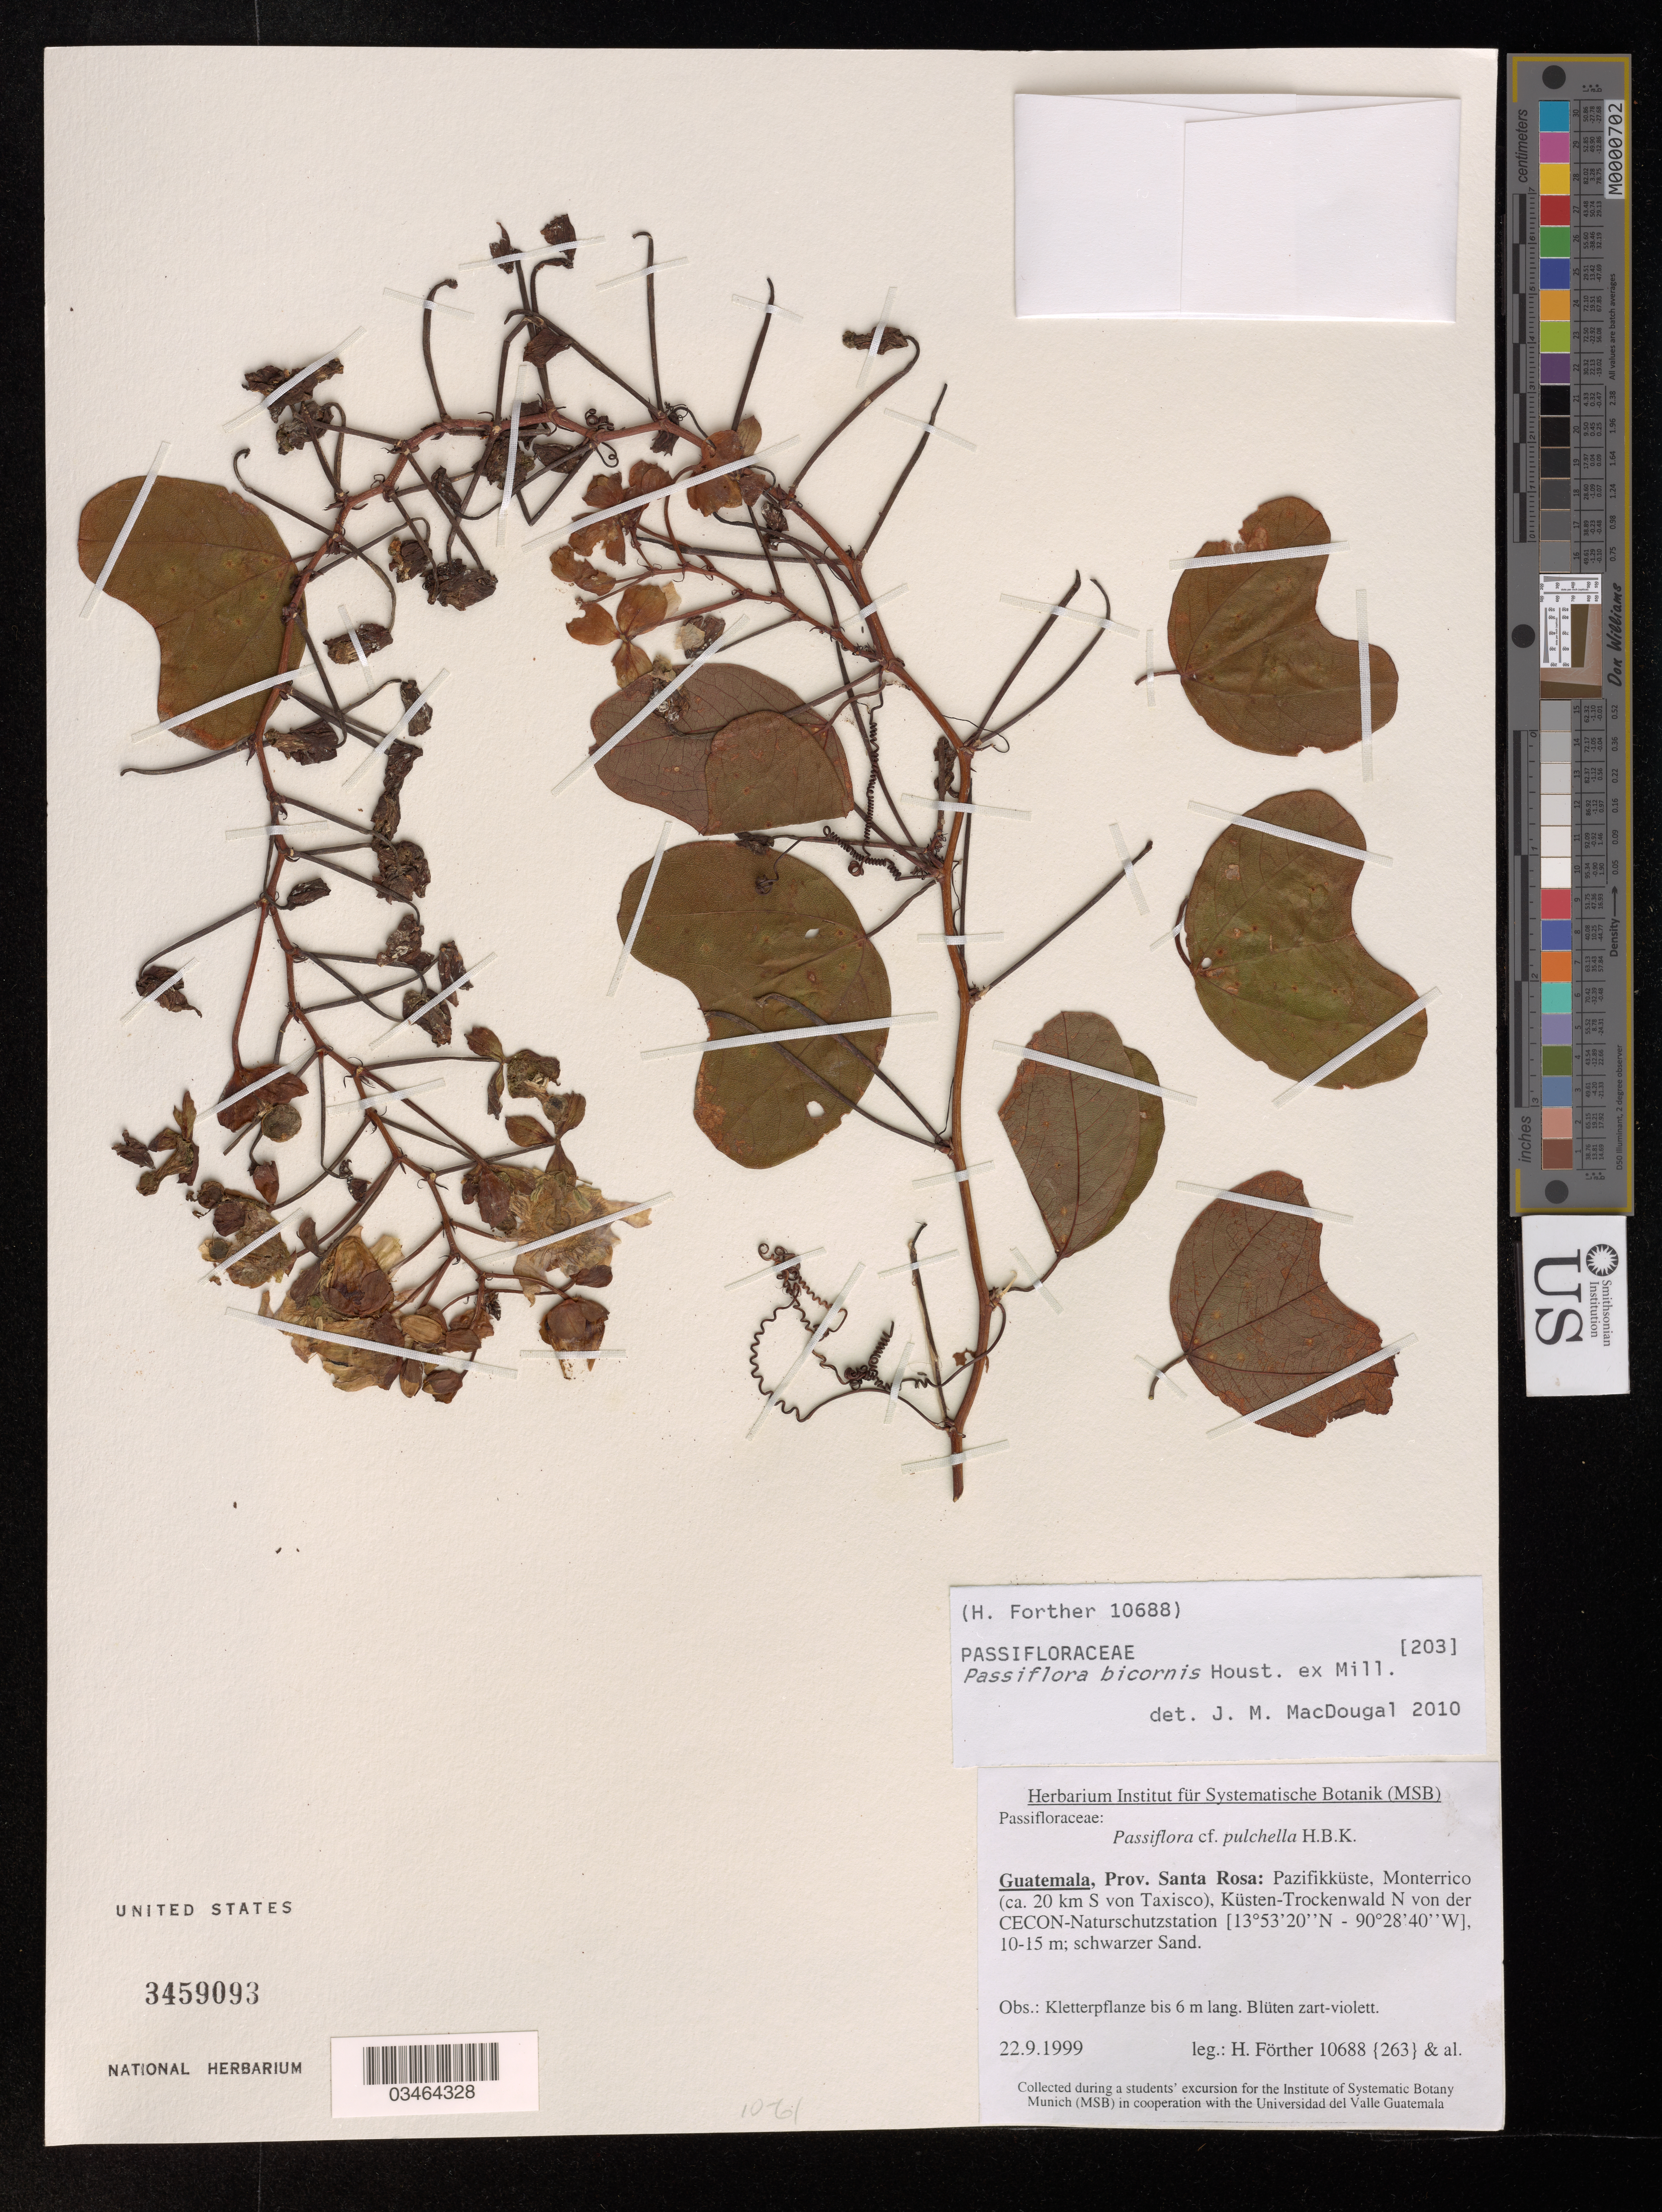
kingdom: Plantae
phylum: Tracheophyta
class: Magnoliopsida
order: Malpighiales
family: Passifloraceae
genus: Passiflora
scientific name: Passiflora bicornis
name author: Houst. ex Mill.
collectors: H. Fôrther & et al.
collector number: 10688/263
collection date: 1999-09-22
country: Guatemala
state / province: Santa Rosa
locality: Pazifikküste, Monterrico (ca. 20 km S von Taxisco), Küsten-Trockenwald N von der CECON-Naturschutzstation.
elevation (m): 10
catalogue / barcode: US 3459093